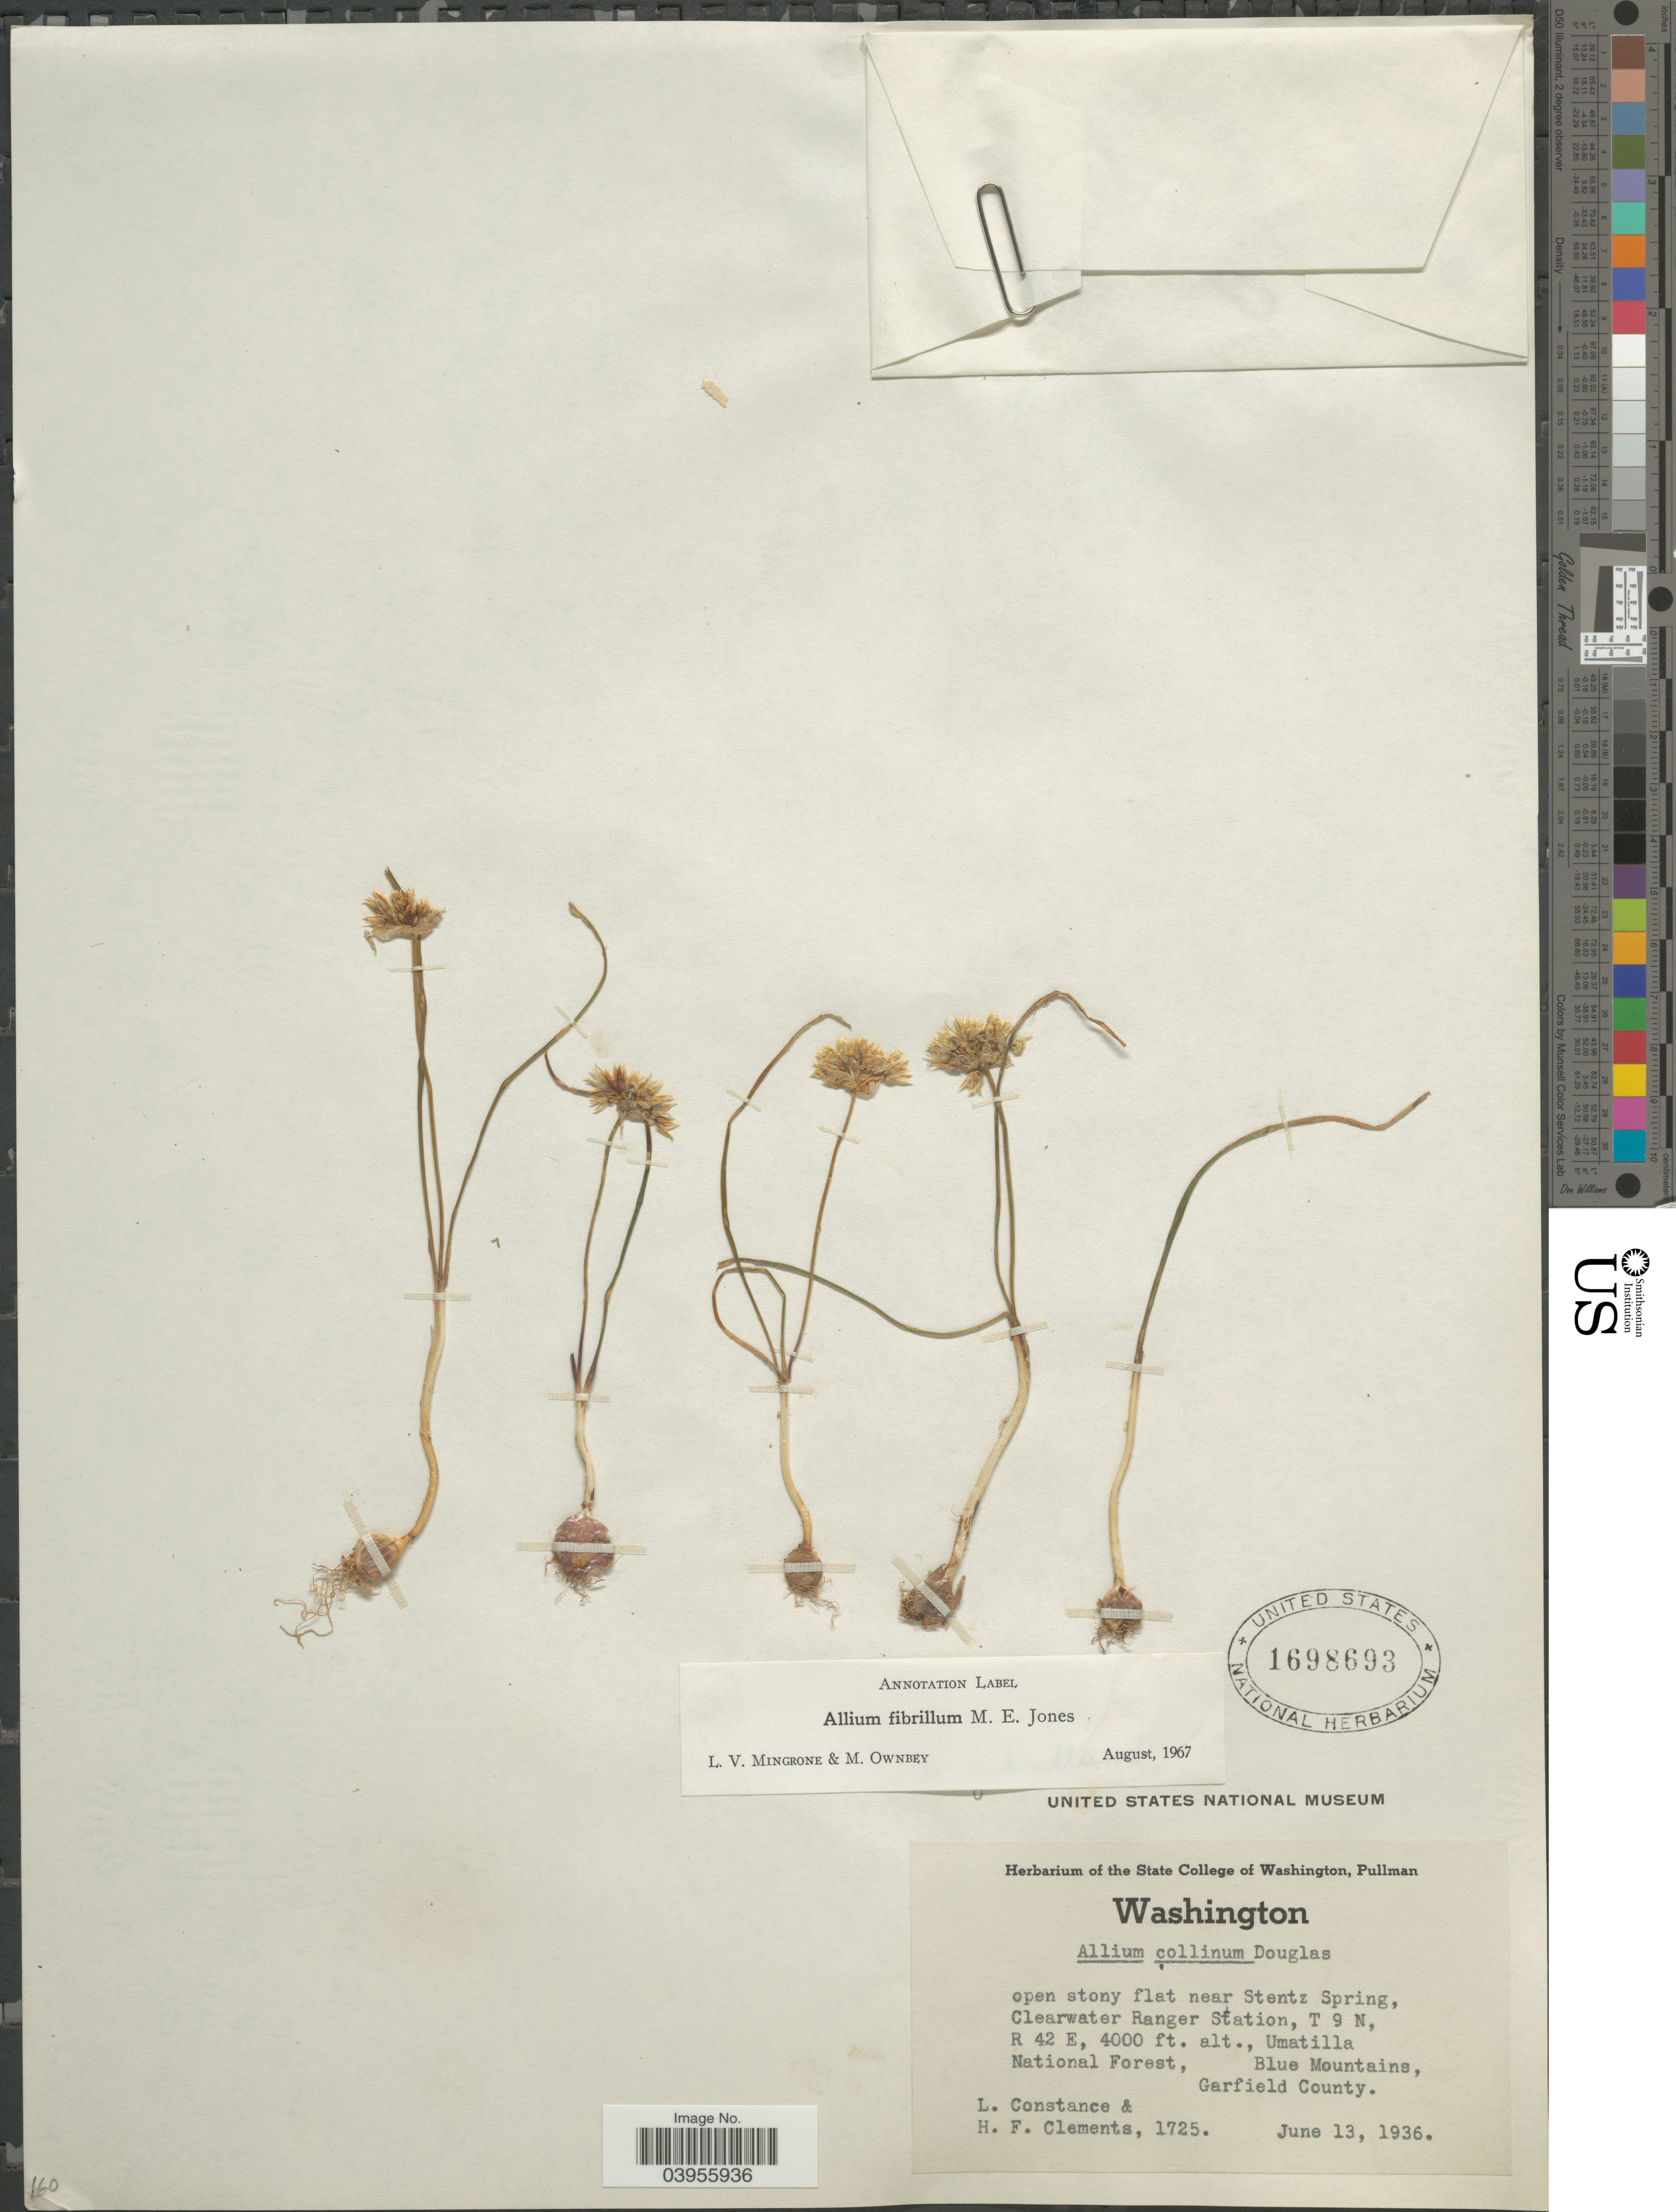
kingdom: Plantae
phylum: Tracheophyta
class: Liliopsida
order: Asparagales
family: Amaryllidaceae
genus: Allium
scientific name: Allium fibrillum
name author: M.E. Jones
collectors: L. Constance & H. Clements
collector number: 1725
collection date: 1936-06-13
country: United States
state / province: Washington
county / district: Garfield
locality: Open stony flat near Stentz Spring, Clearwater Ranger Station, T 9 N, R 42 E, Umatilla National Forest, Blue Mountains, Garfield County.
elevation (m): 1219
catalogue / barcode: US 1698693